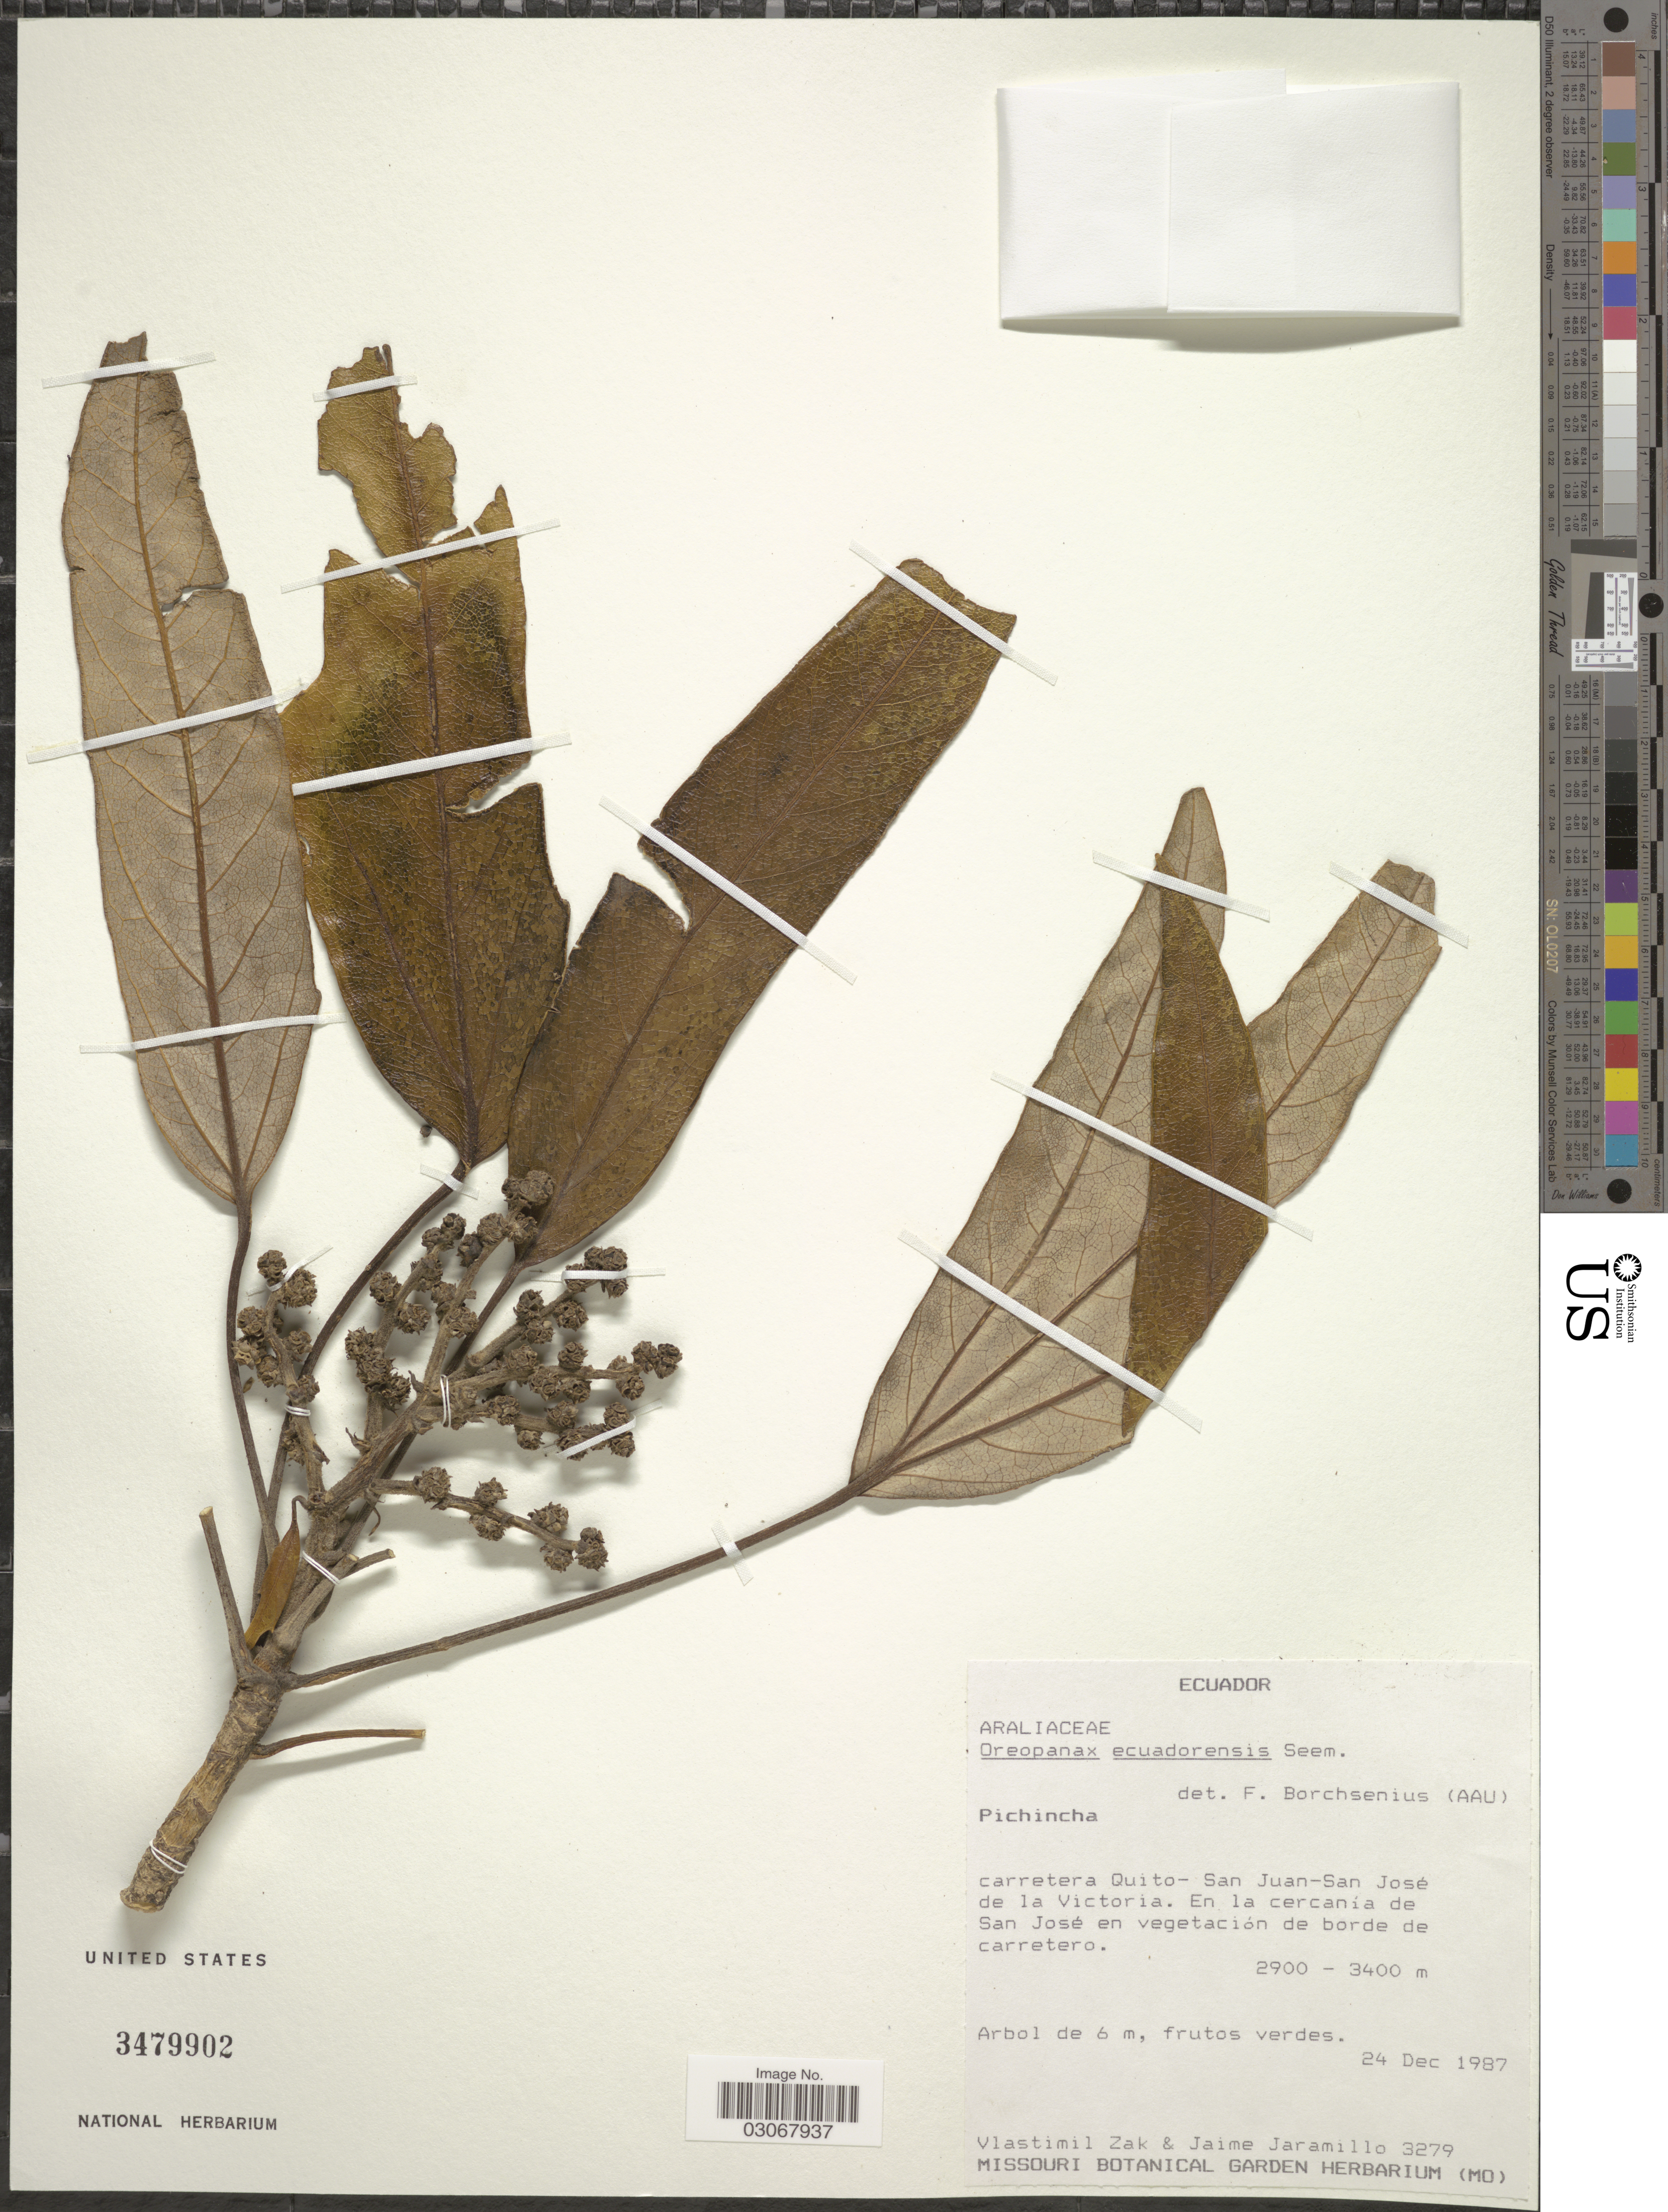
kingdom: Plantae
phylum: Tracheophyta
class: Magnoliopsida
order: Apiales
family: Araliaceae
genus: Oreopanax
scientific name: Oreopanax ecuadoriensis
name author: Seem.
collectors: V. Zak & J. Jaramillo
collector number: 3279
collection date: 1987-12-24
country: Ecuador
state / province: Pichincha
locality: Carretera Quito- San Juan-San José de la Victoria. En la cercanía de San José en vegetación de borde de carretero.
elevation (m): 2900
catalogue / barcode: US 3479902